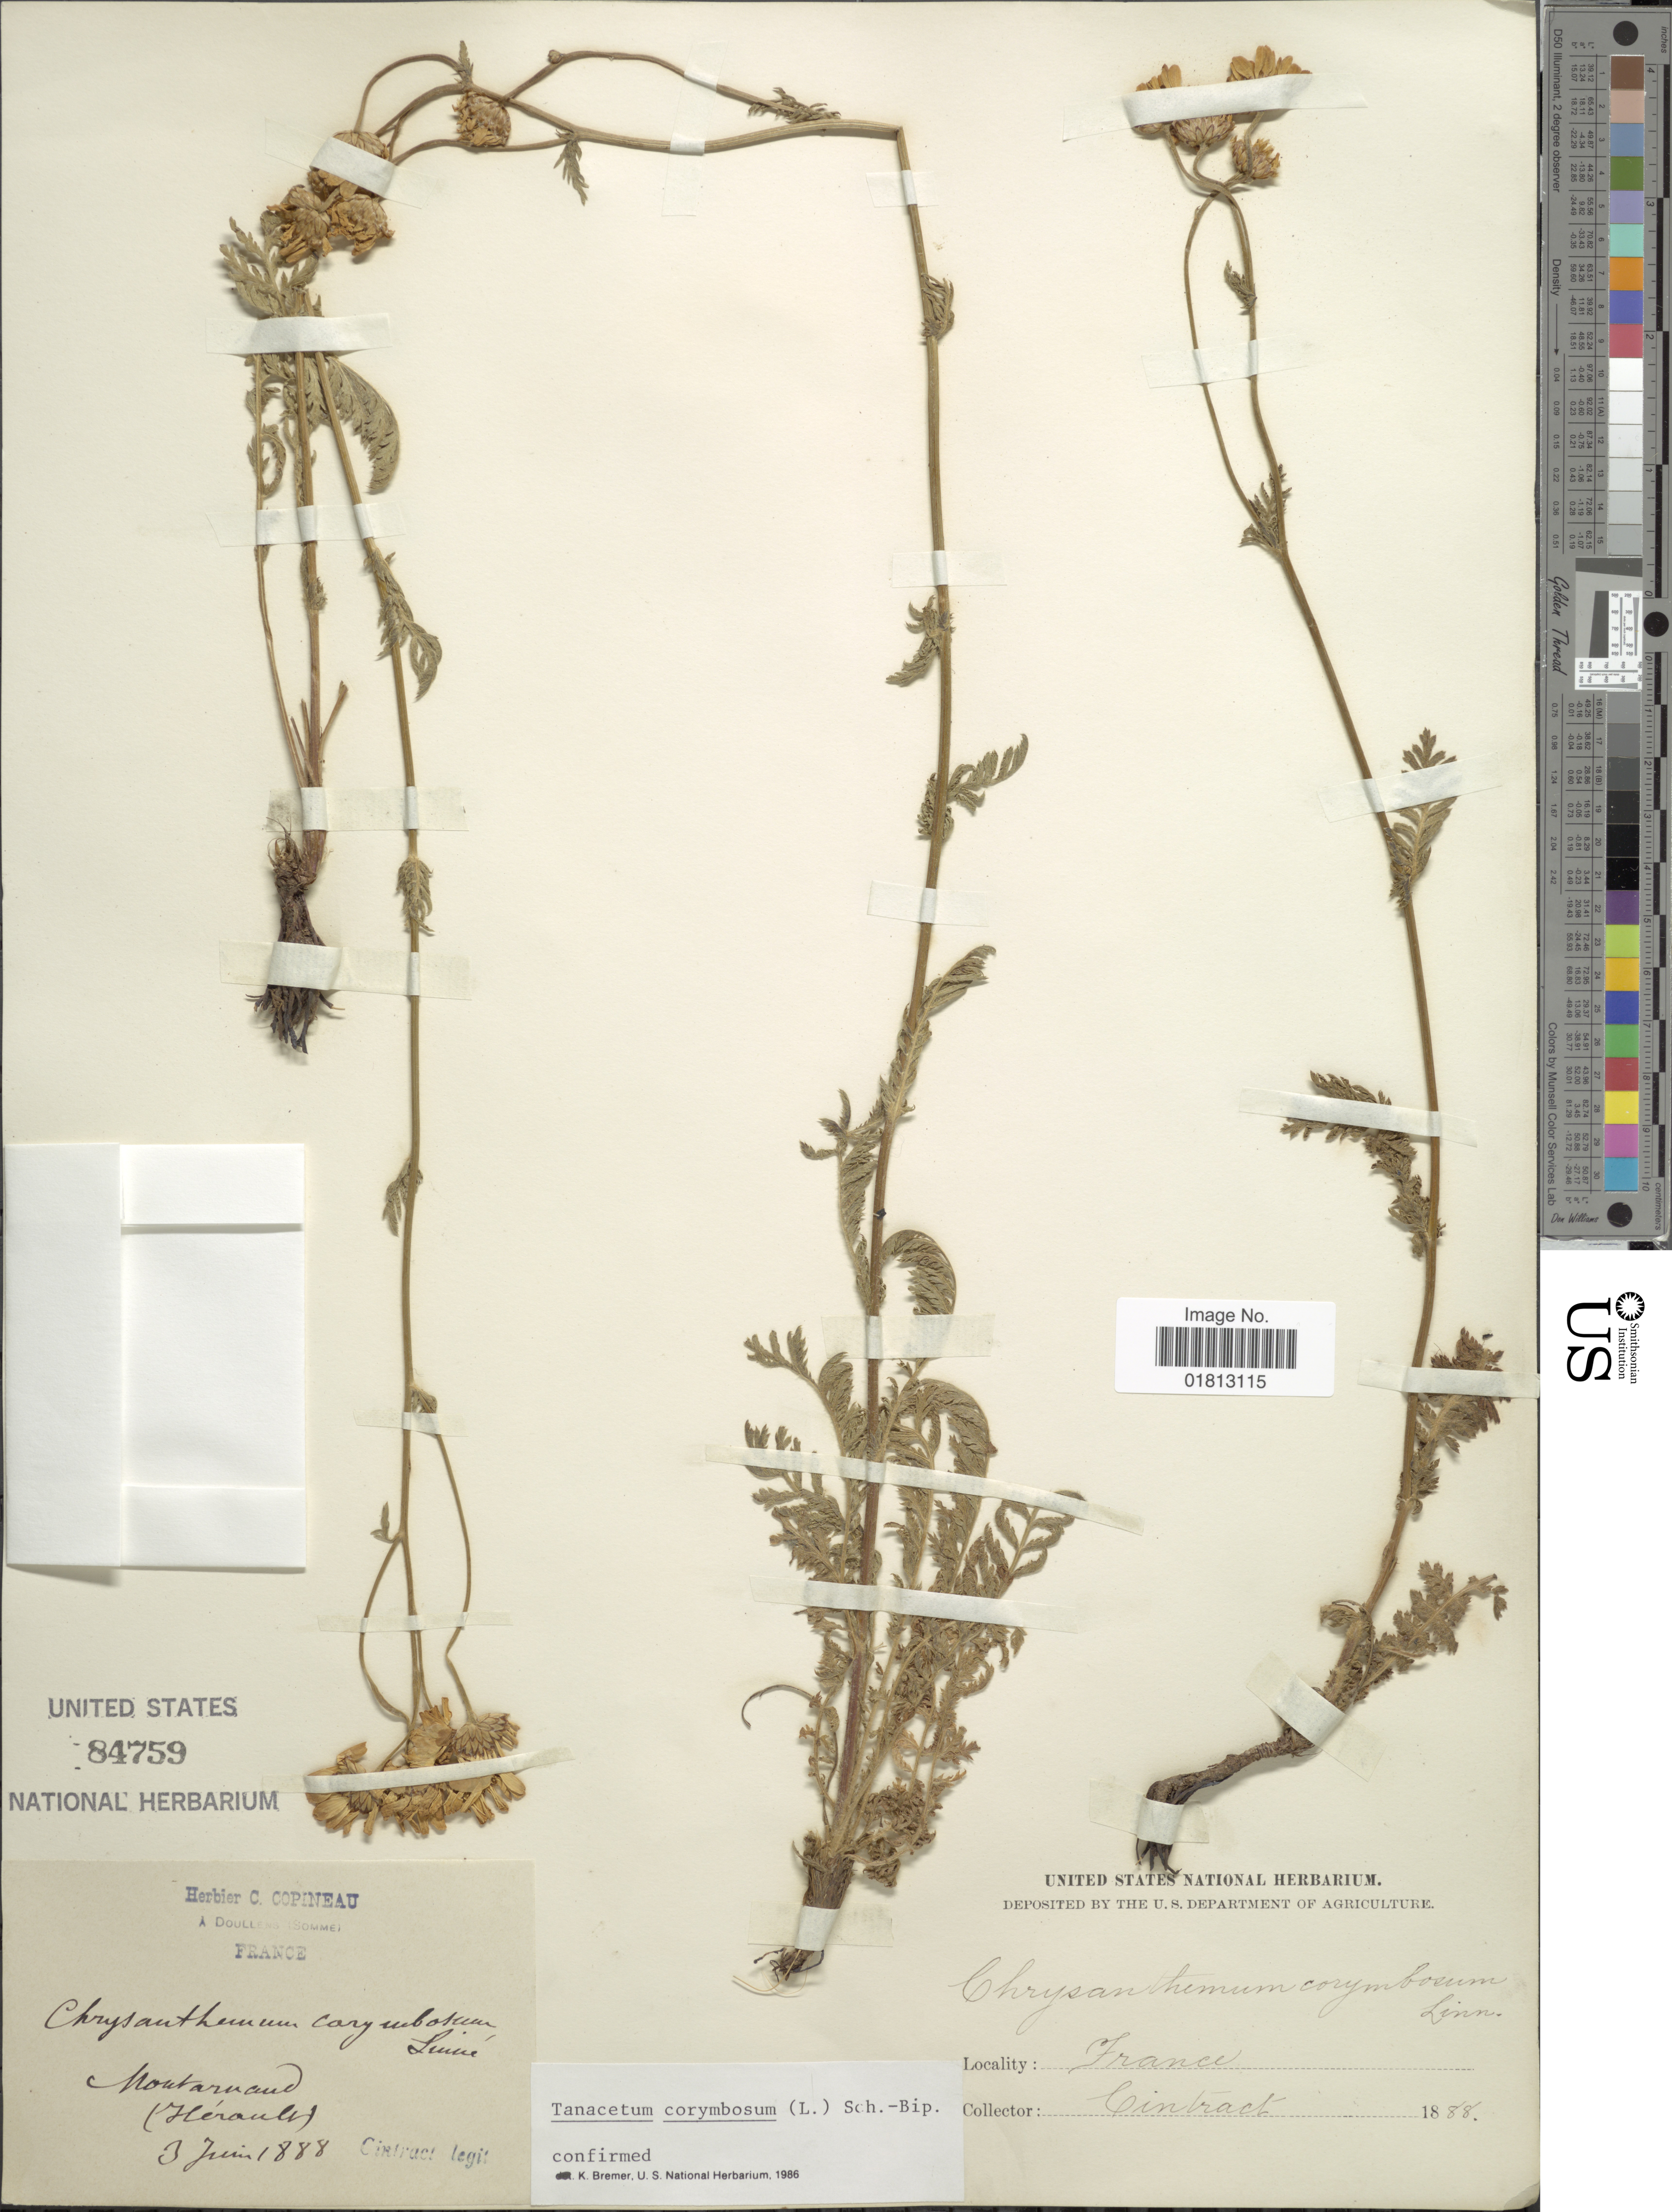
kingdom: Plantae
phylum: Tracheophyta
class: Magnoliopsida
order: Asterales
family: Asteraceae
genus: Tanacetum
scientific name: Tanacetum corymbosum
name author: (L.) Sch. Bip.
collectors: Cintract, --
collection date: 1888-06-03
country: France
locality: Montarnaud, Hérault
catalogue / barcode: US 84759